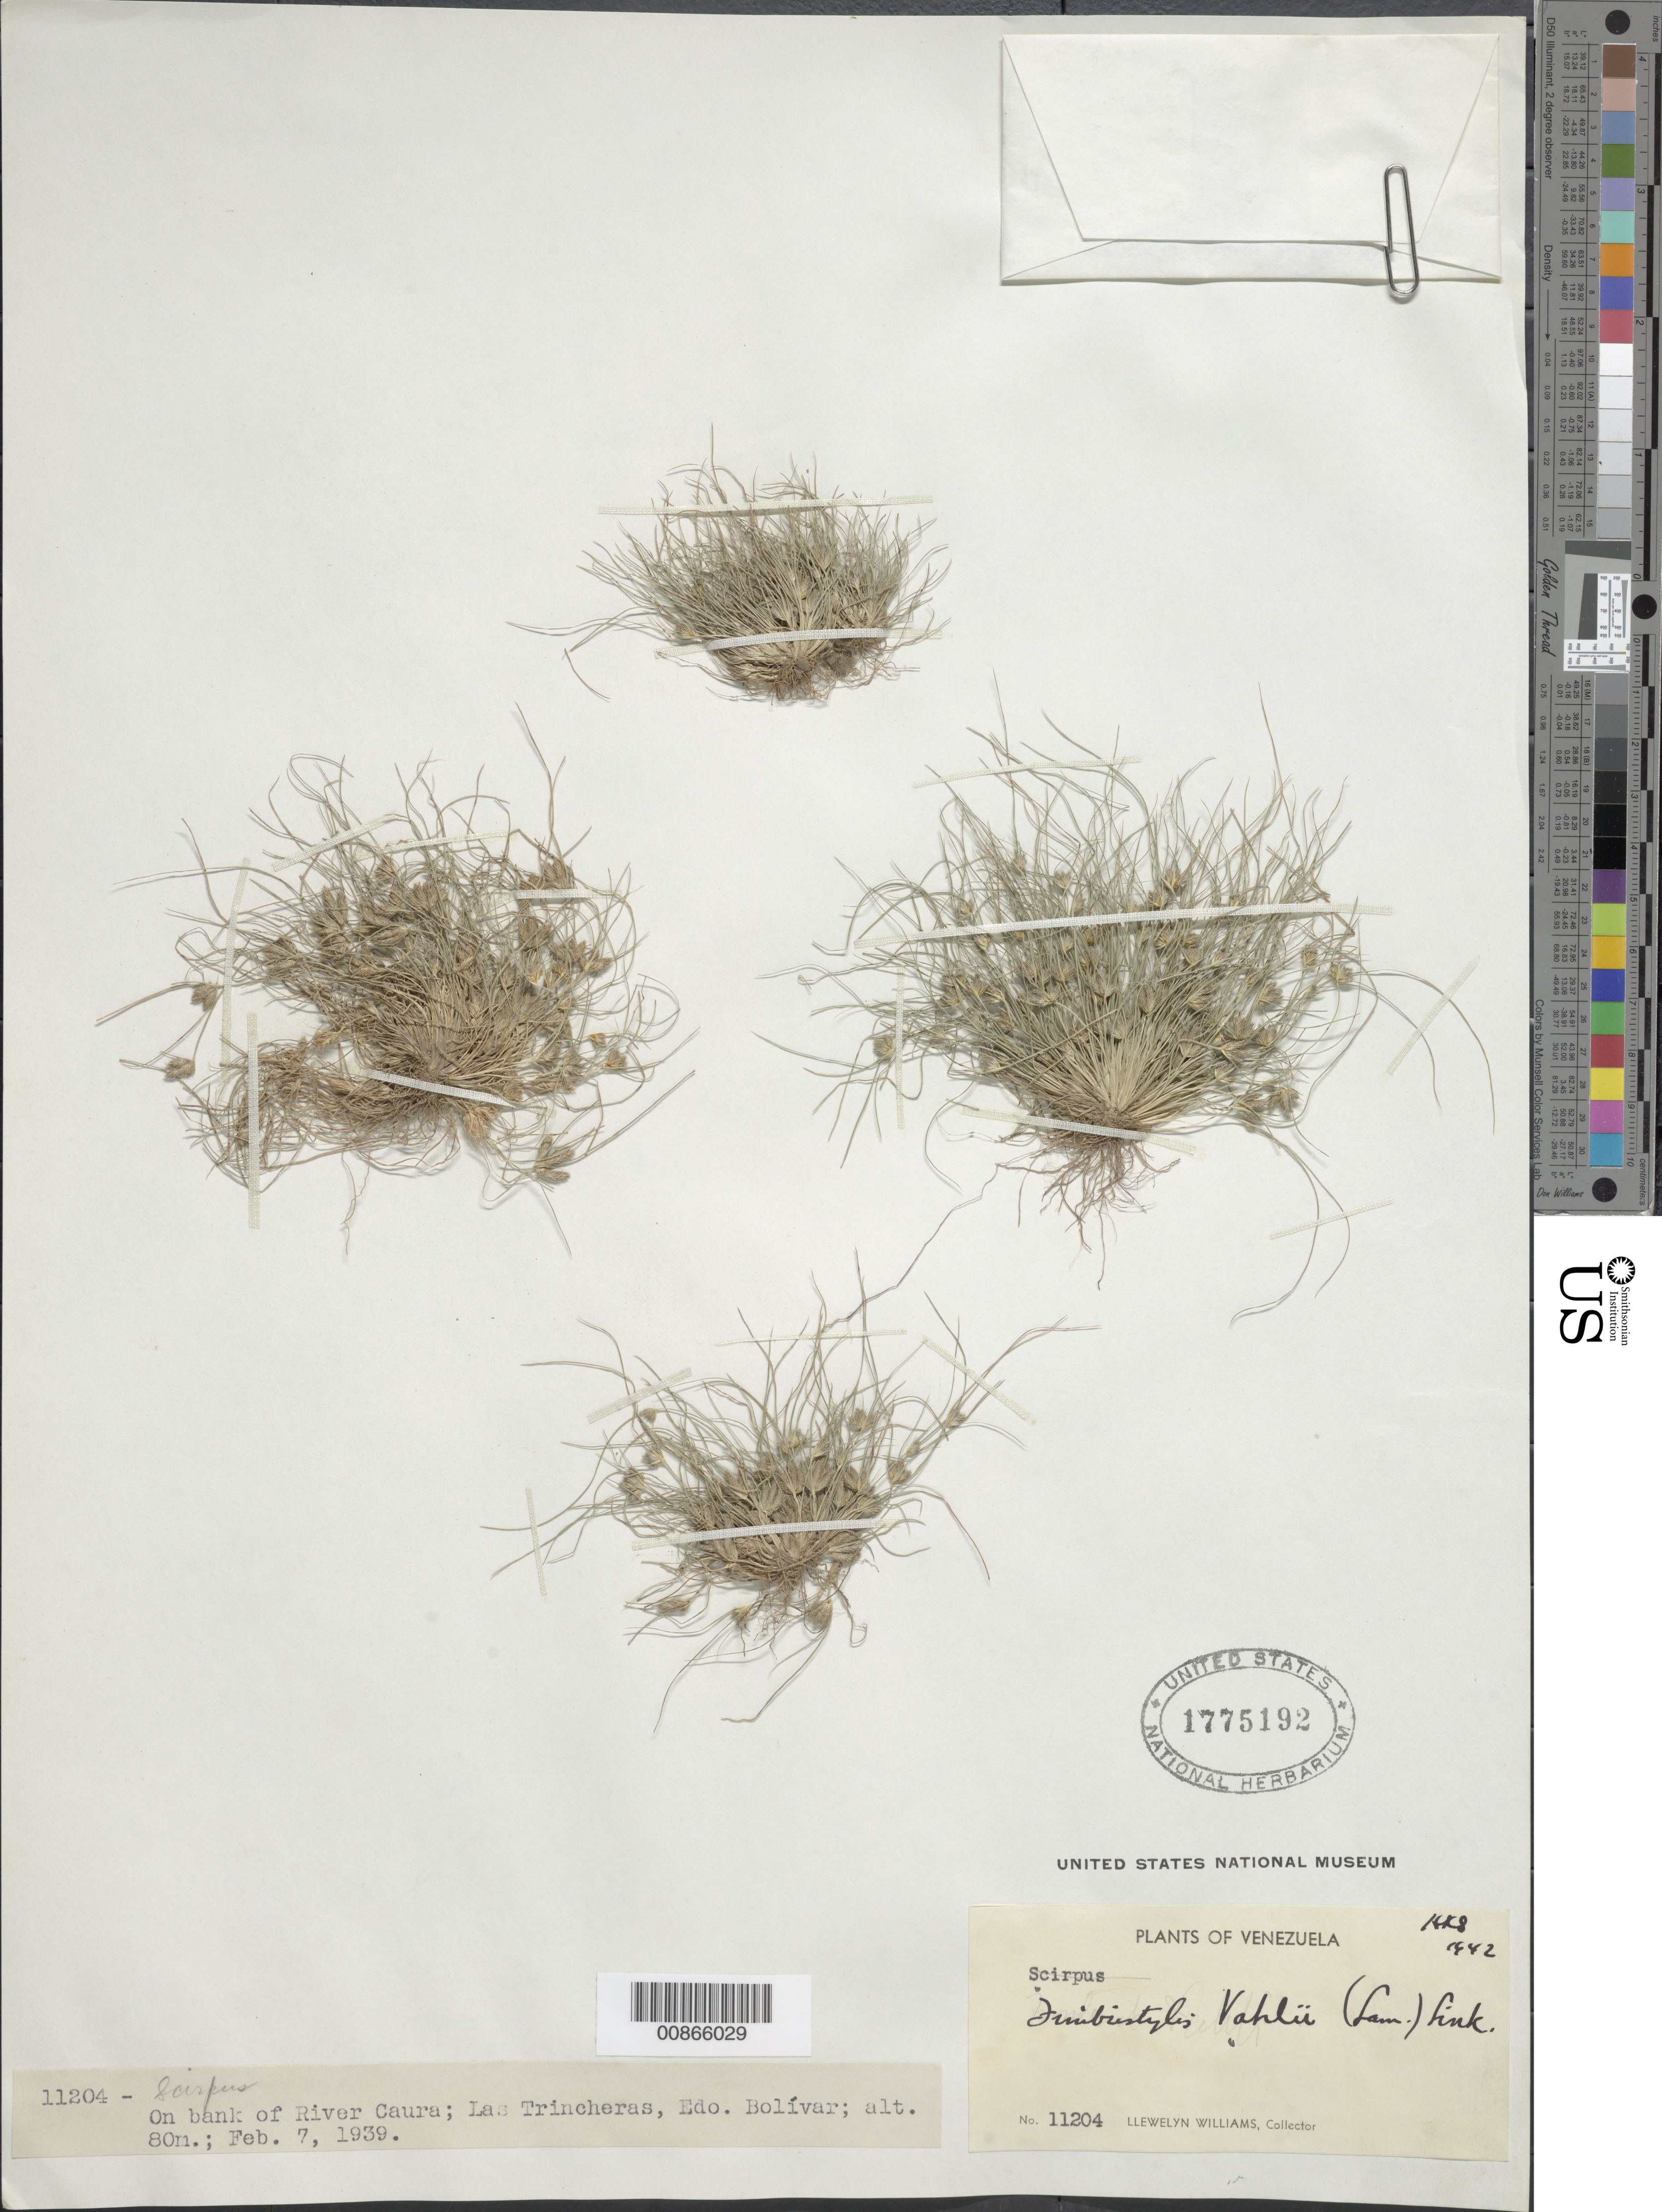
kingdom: Plantae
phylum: Tracheophyta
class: Liliopsida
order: Poales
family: Cyperaceae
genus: Fimbristylis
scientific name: Fimbristylis vahlii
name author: (Lam.) Link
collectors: Ll. Williams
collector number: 11204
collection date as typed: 7-Feb-39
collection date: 1939-02-07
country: Venezuela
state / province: Bolívar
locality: Las Trincheras, Río Caura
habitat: Bank of river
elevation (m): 80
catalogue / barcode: US 1775192